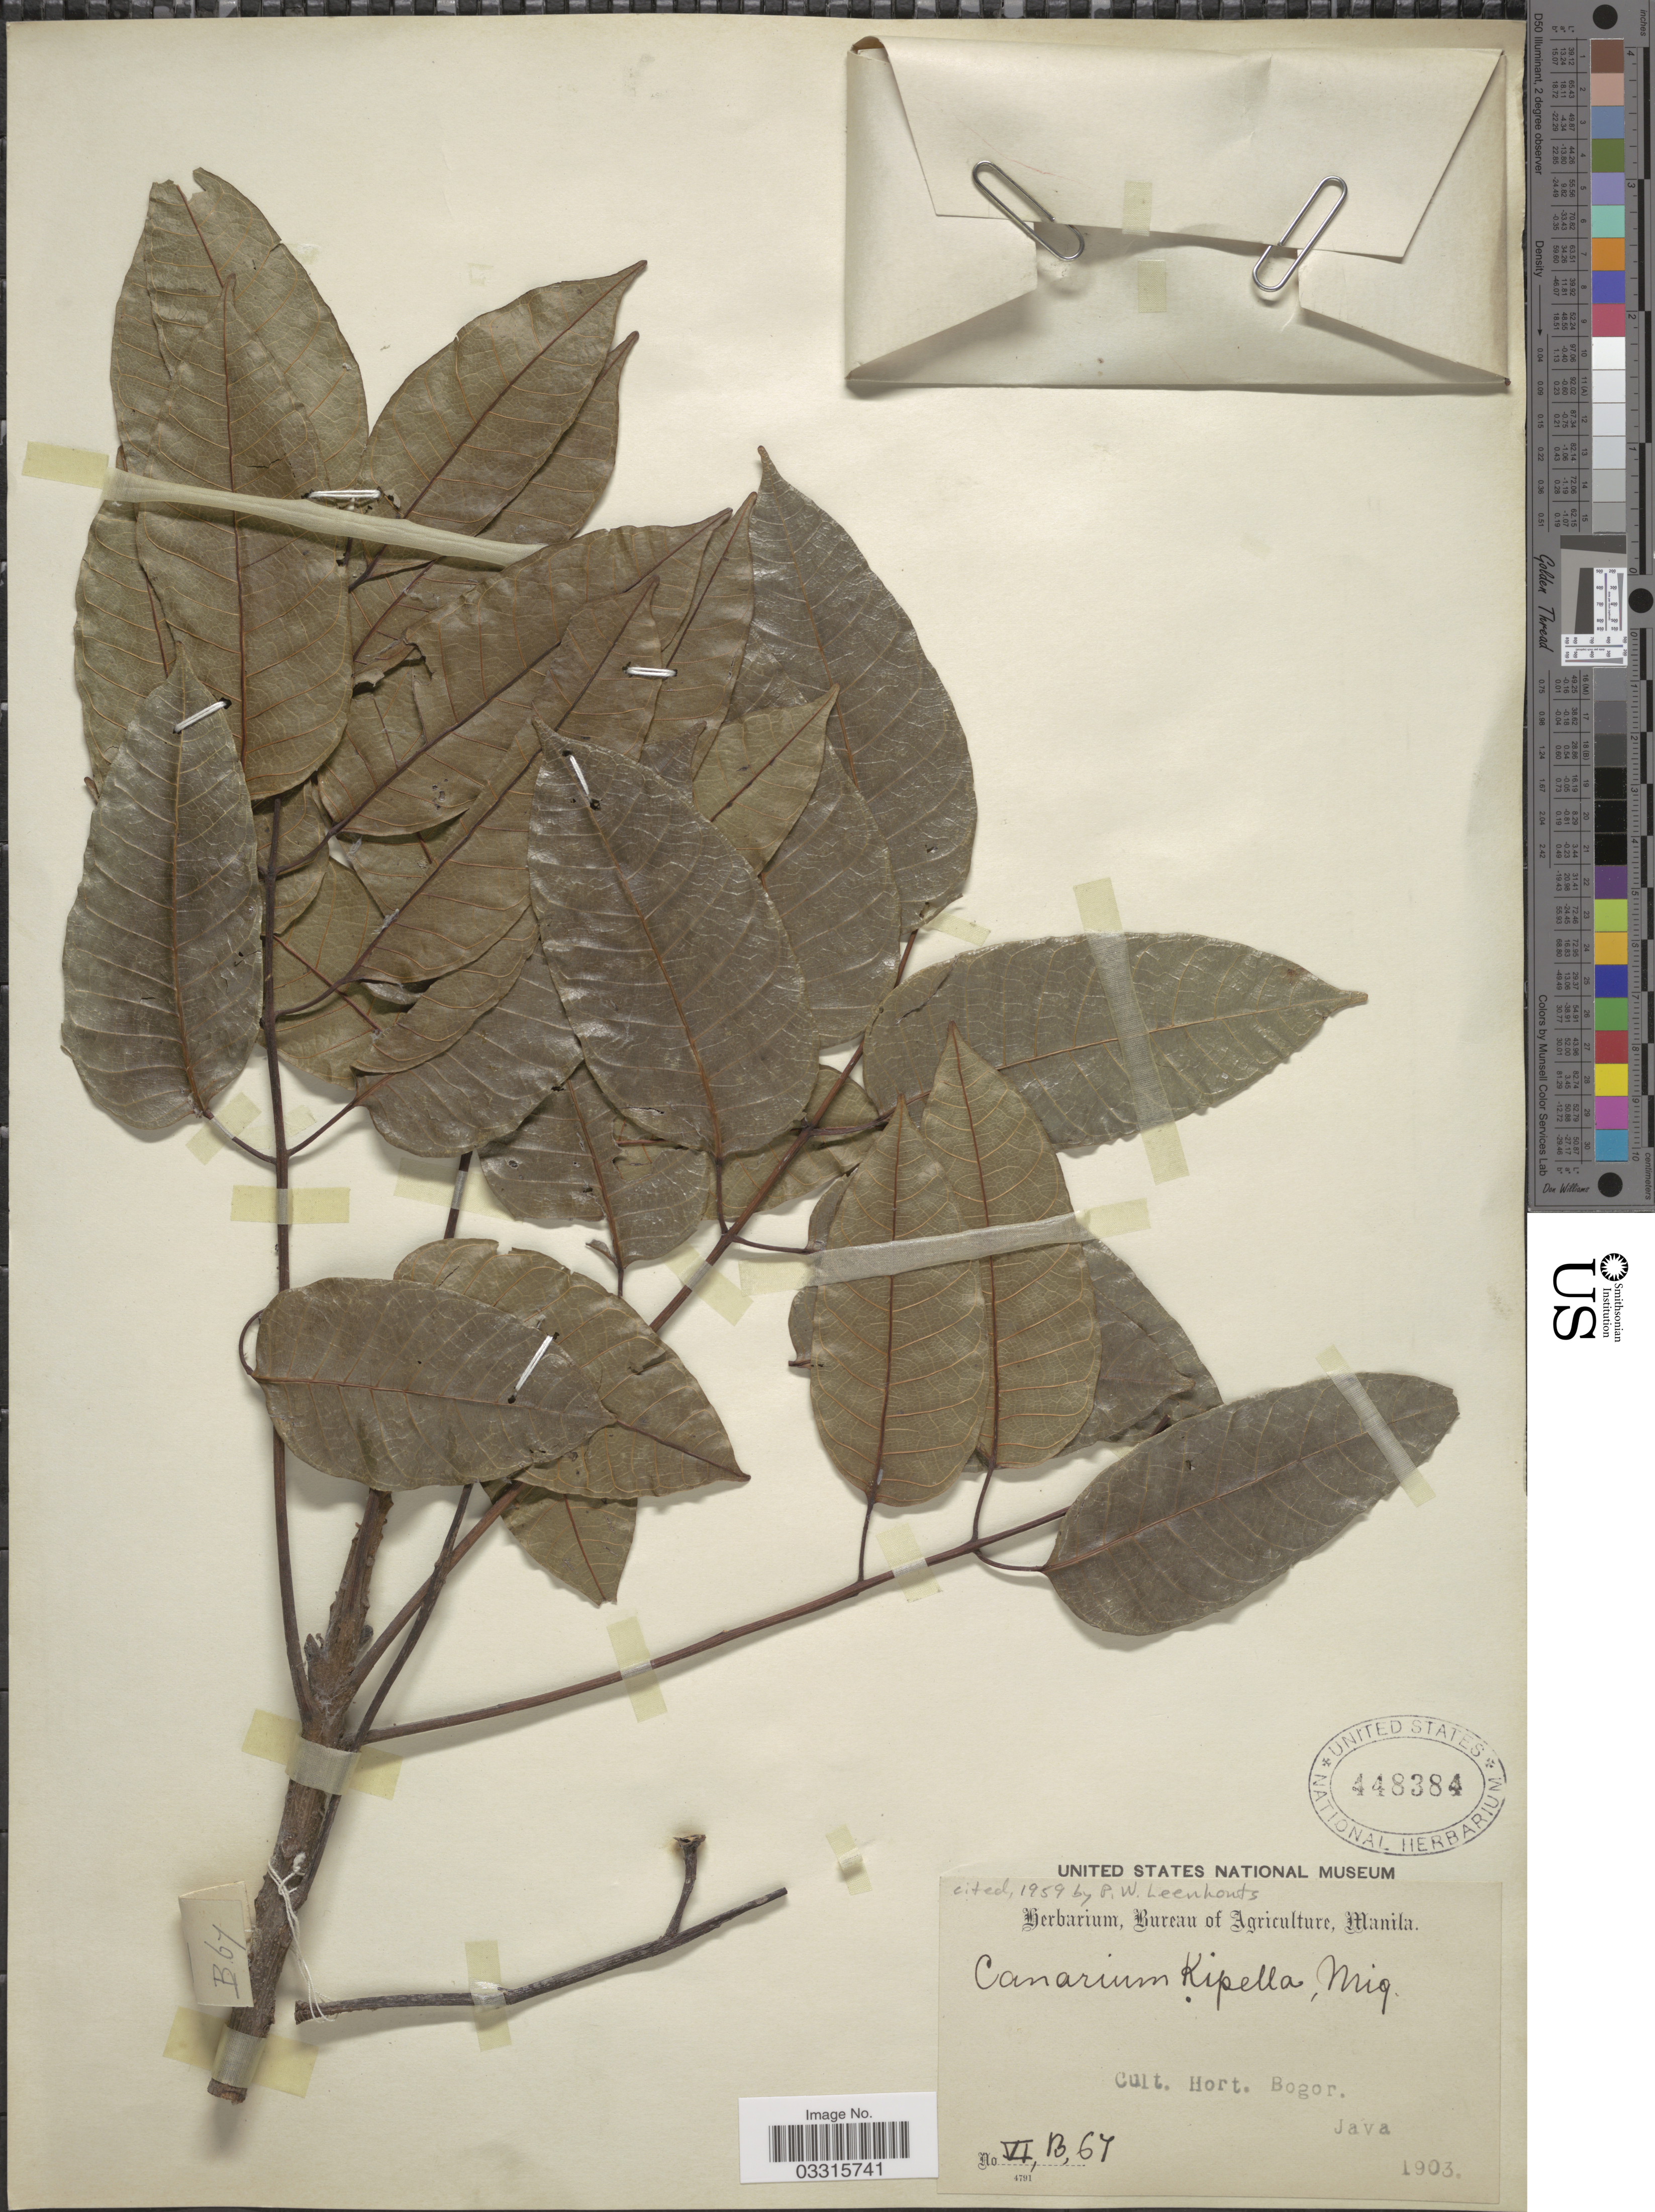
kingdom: Plantae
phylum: Tracheophyta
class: Magnoliopsida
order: Sapindales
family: Burseraceae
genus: Canarium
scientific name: Canarium kipella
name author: Miq.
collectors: ex herb. Bureau of Science Manila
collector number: VI,B,67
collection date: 1903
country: Indonesia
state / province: Java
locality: Cult. Hort. Bogor.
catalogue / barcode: US 448384